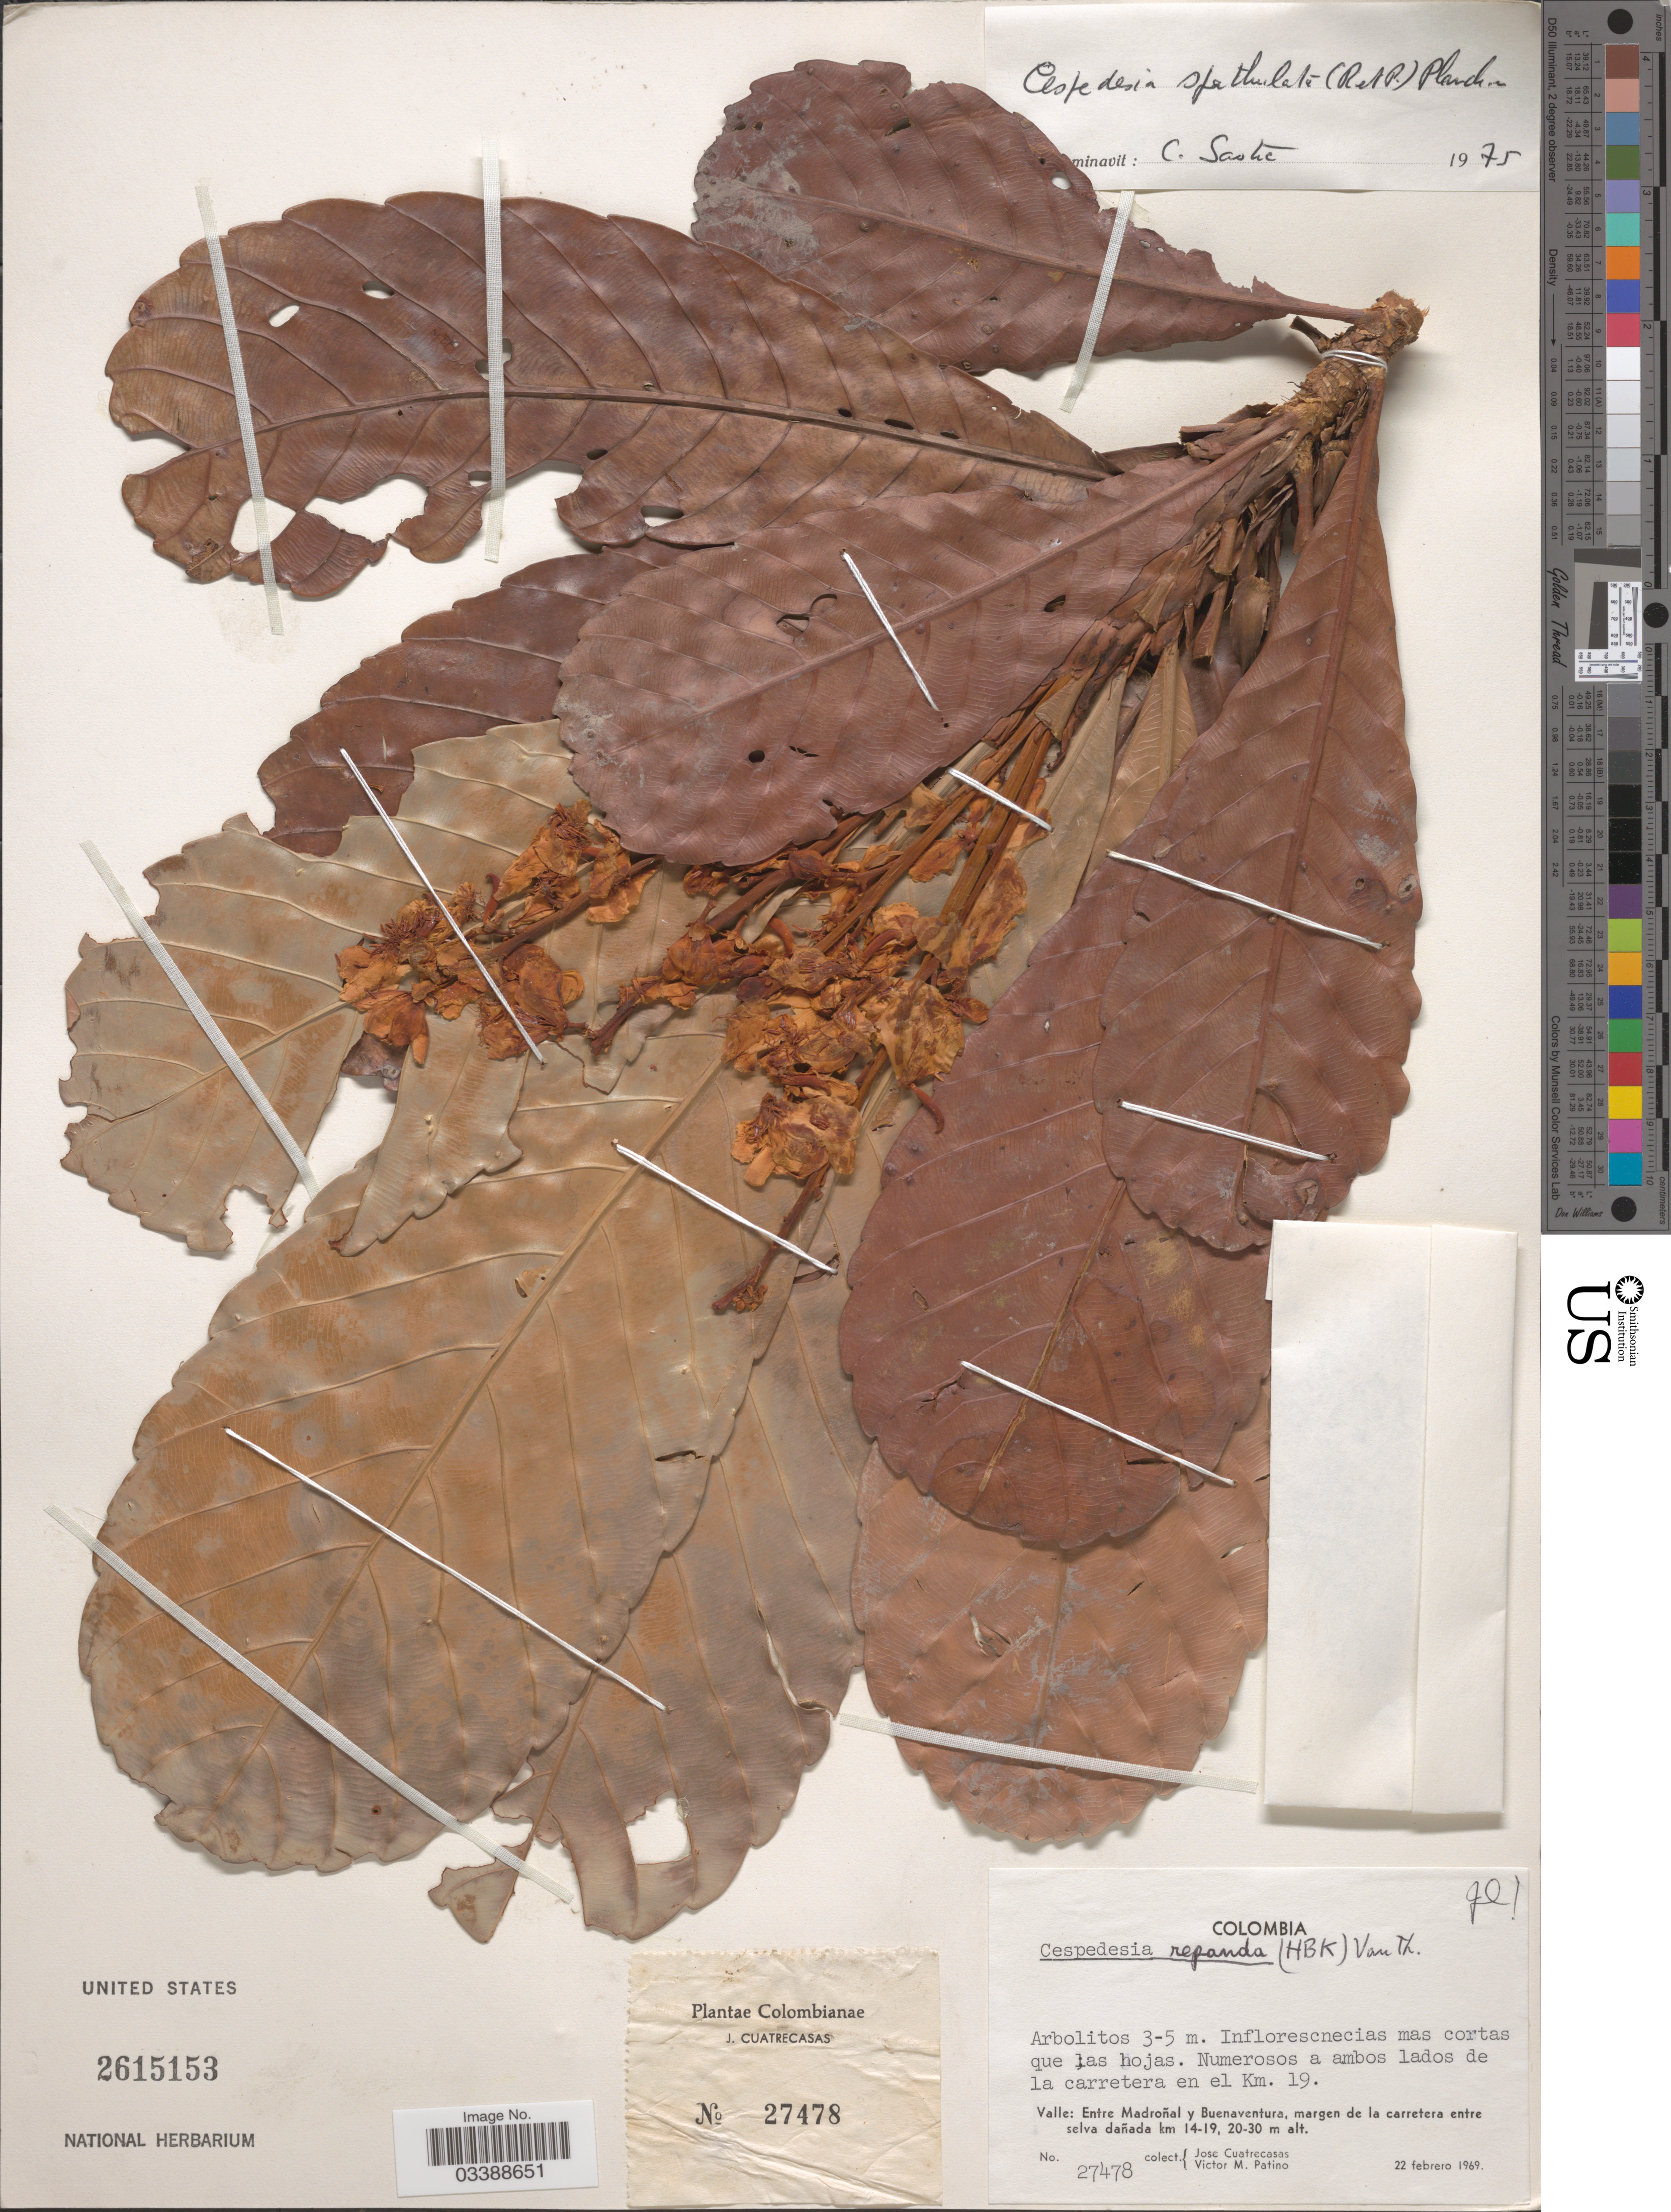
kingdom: Plantae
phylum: Tracheophyta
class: Magnoliopsida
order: Malpighiales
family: Ochnaceae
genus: Cespedesia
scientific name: Cespedesia repanda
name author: (Bonpl. ex Kunth) Tiegh.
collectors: J. Cuatrecasas & V. M. Patiño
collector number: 27478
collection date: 1969-02-22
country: Colombia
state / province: Valle del Cauca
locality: Numerosos a ambos lados de la carretera en el Km. 19. Valle: Entre Madroñal y Buenaventura, margen de la carretera entre selva dañada km 14-19.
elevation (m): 20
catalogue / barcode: US 2615153